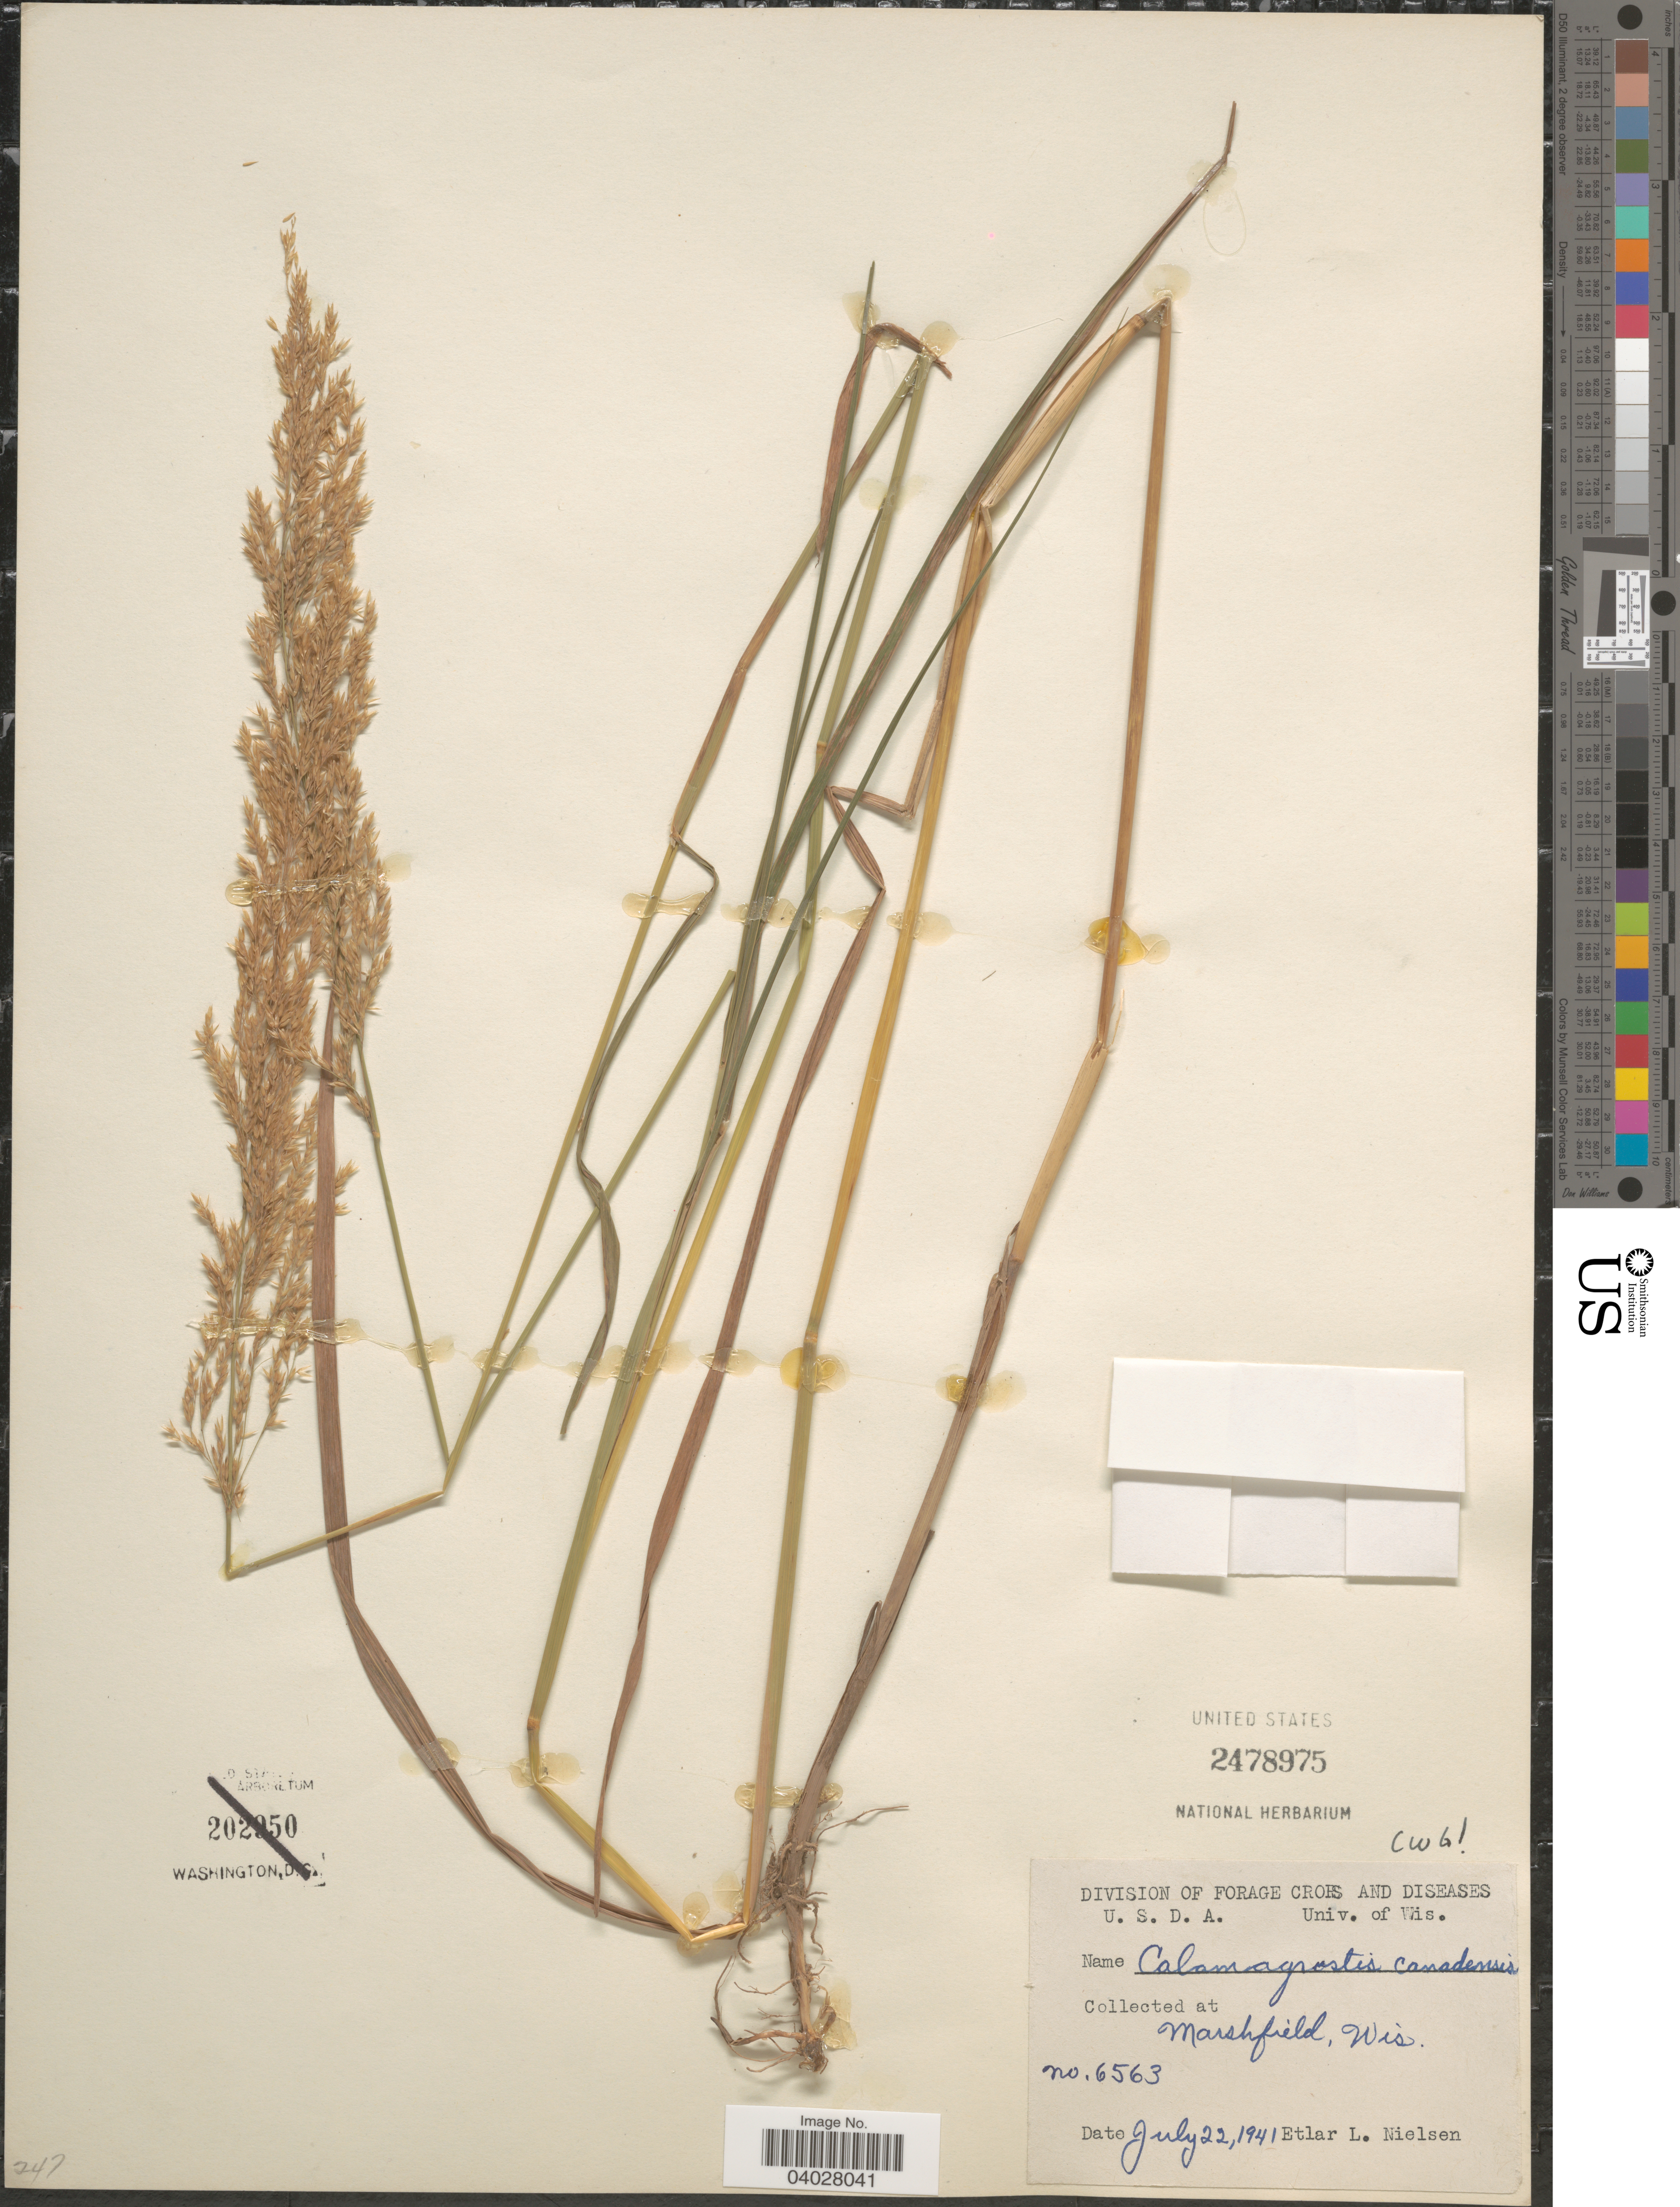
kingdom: Plantae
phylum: Tracheophyta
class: Liliopsida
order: Poales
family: Poaceae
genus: Calamagrostis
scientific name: Calamagrostis canadensis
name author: (Michx.) P. Beauv.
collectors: E. L. Nielsen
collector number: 6563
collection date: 1941-07-22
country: United States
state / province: Wisconsin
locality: Marshfield.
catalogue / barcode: US 2478975